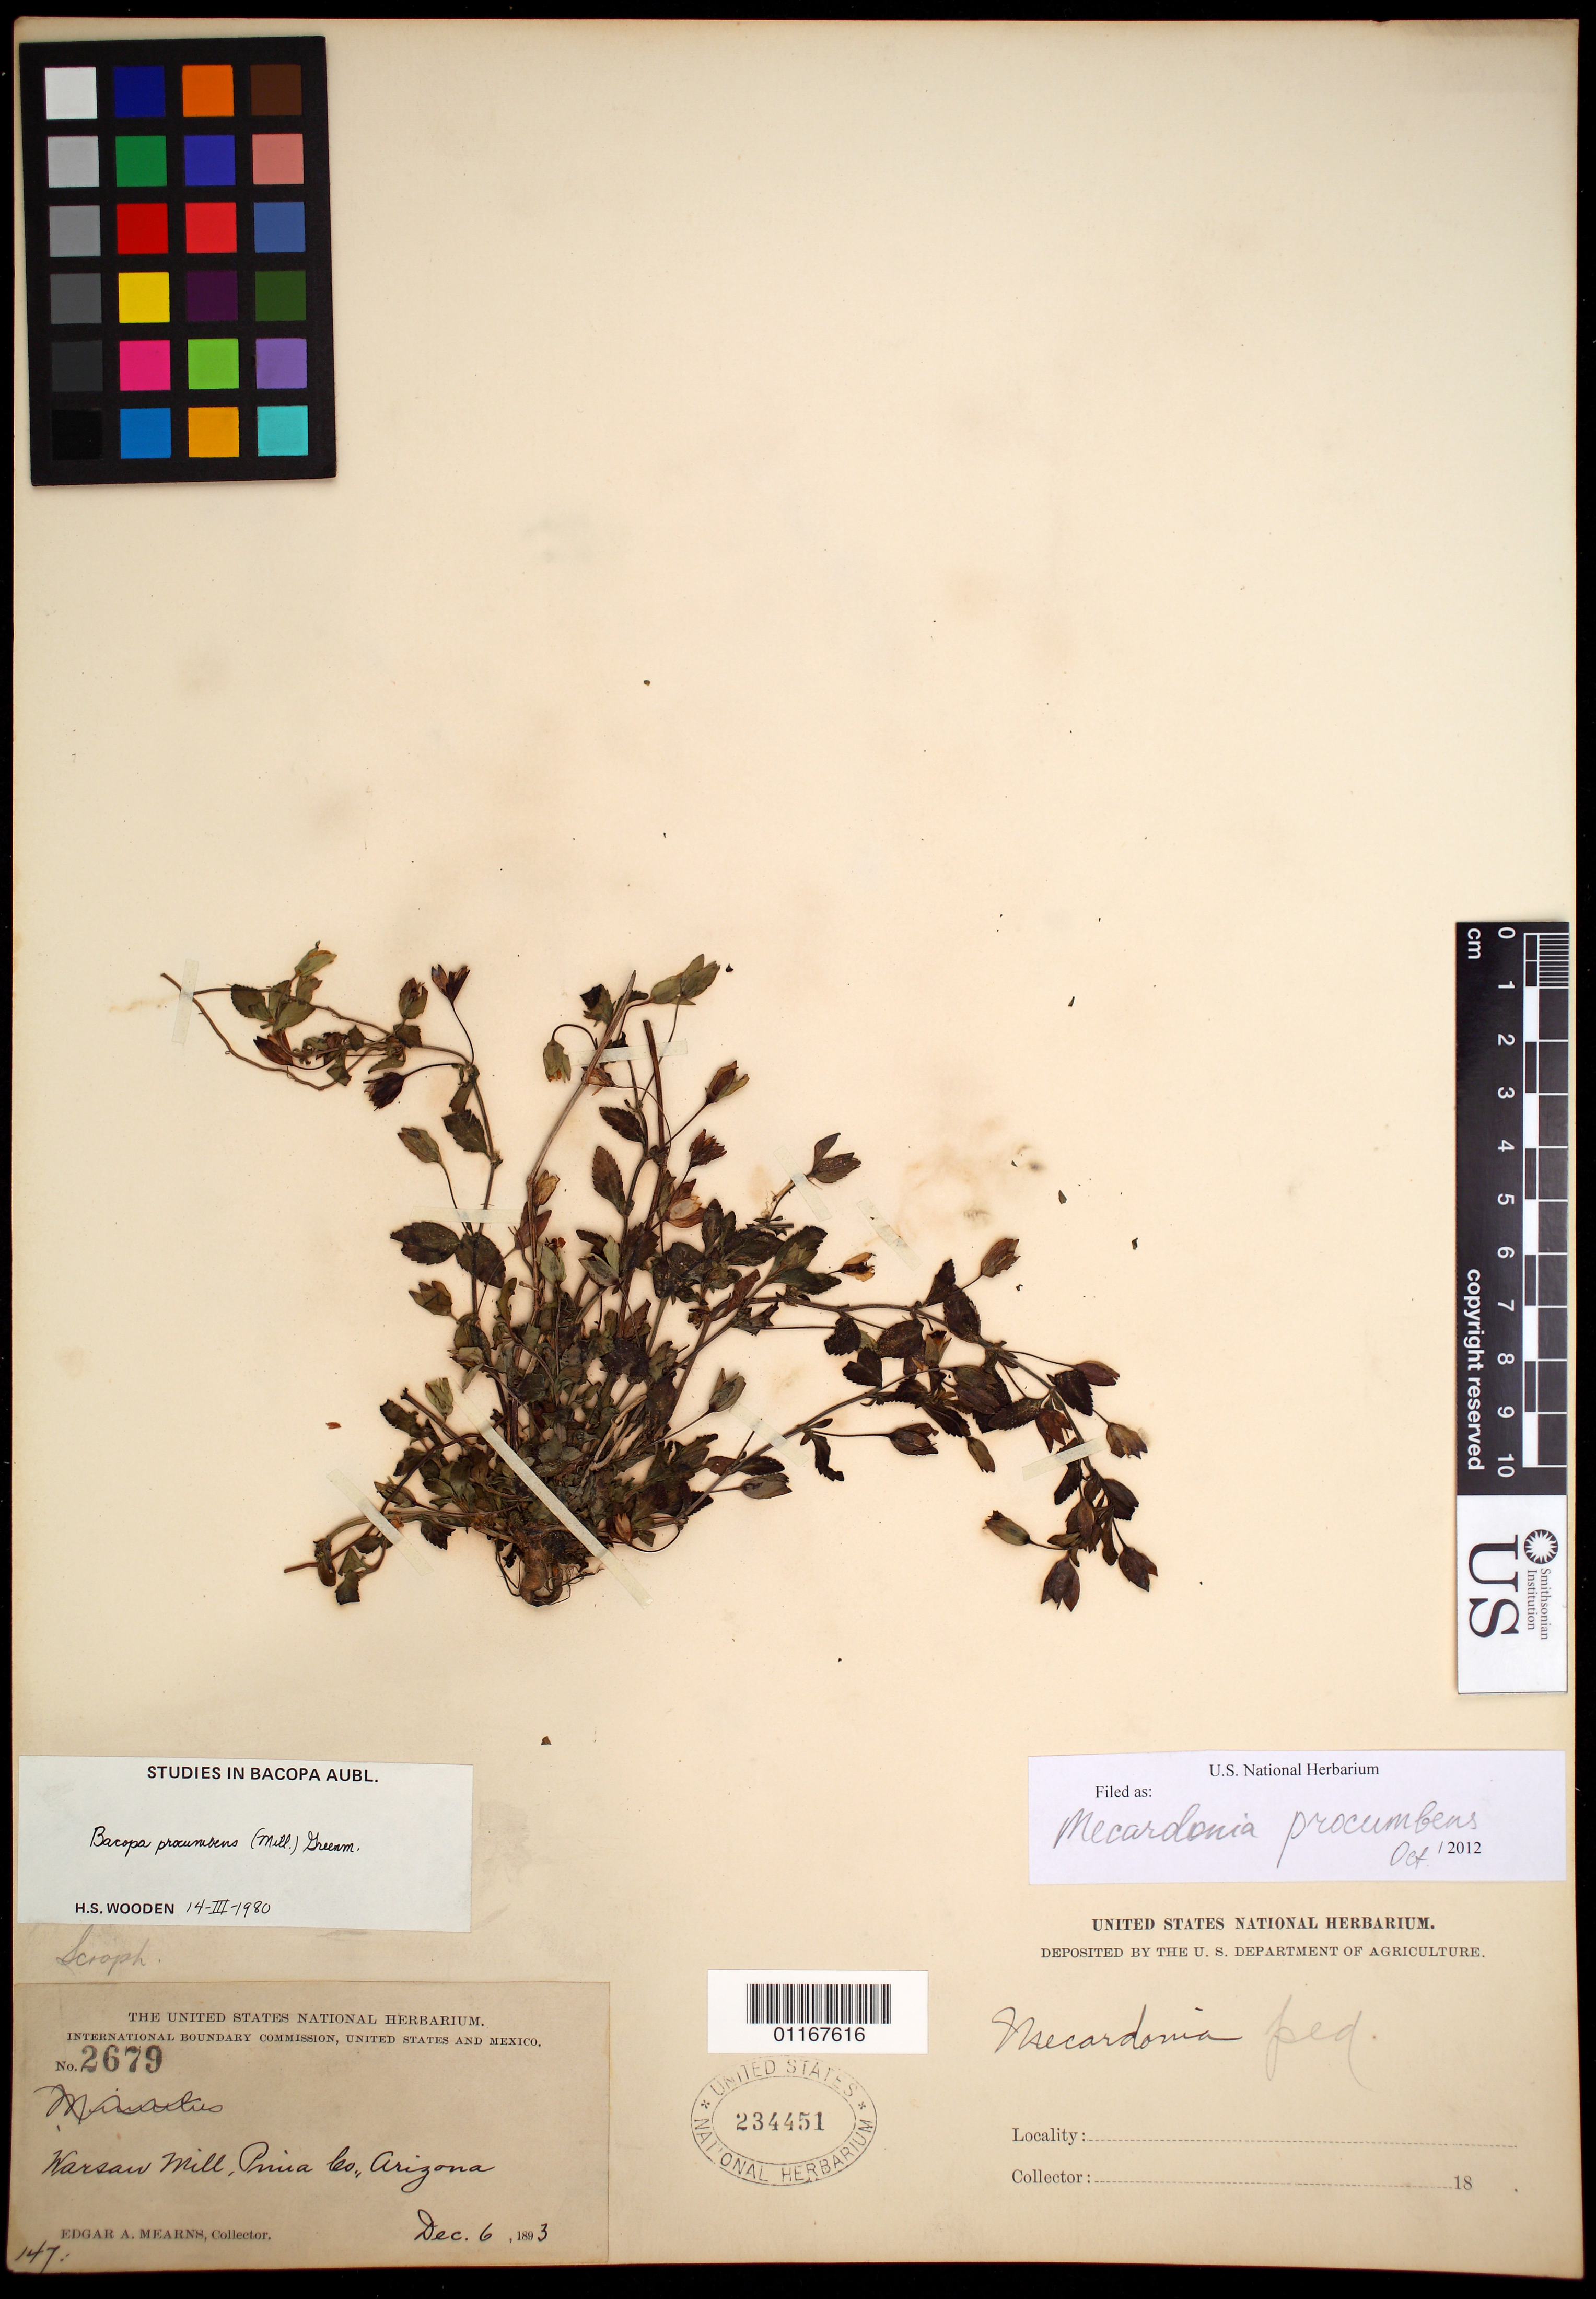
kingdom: Plantae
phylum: Tracheophyta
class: Magnoliopsida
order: Lamiales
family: Plantaginaceae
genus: Mecardonia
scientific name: Mecardonia procumbens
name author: (Mill.) Small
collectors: E. A. Mearns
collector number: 2679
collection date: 1893-12-06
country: United States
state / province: Arizona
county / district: Pima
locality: Warsaw Mill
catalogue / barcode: US 234451